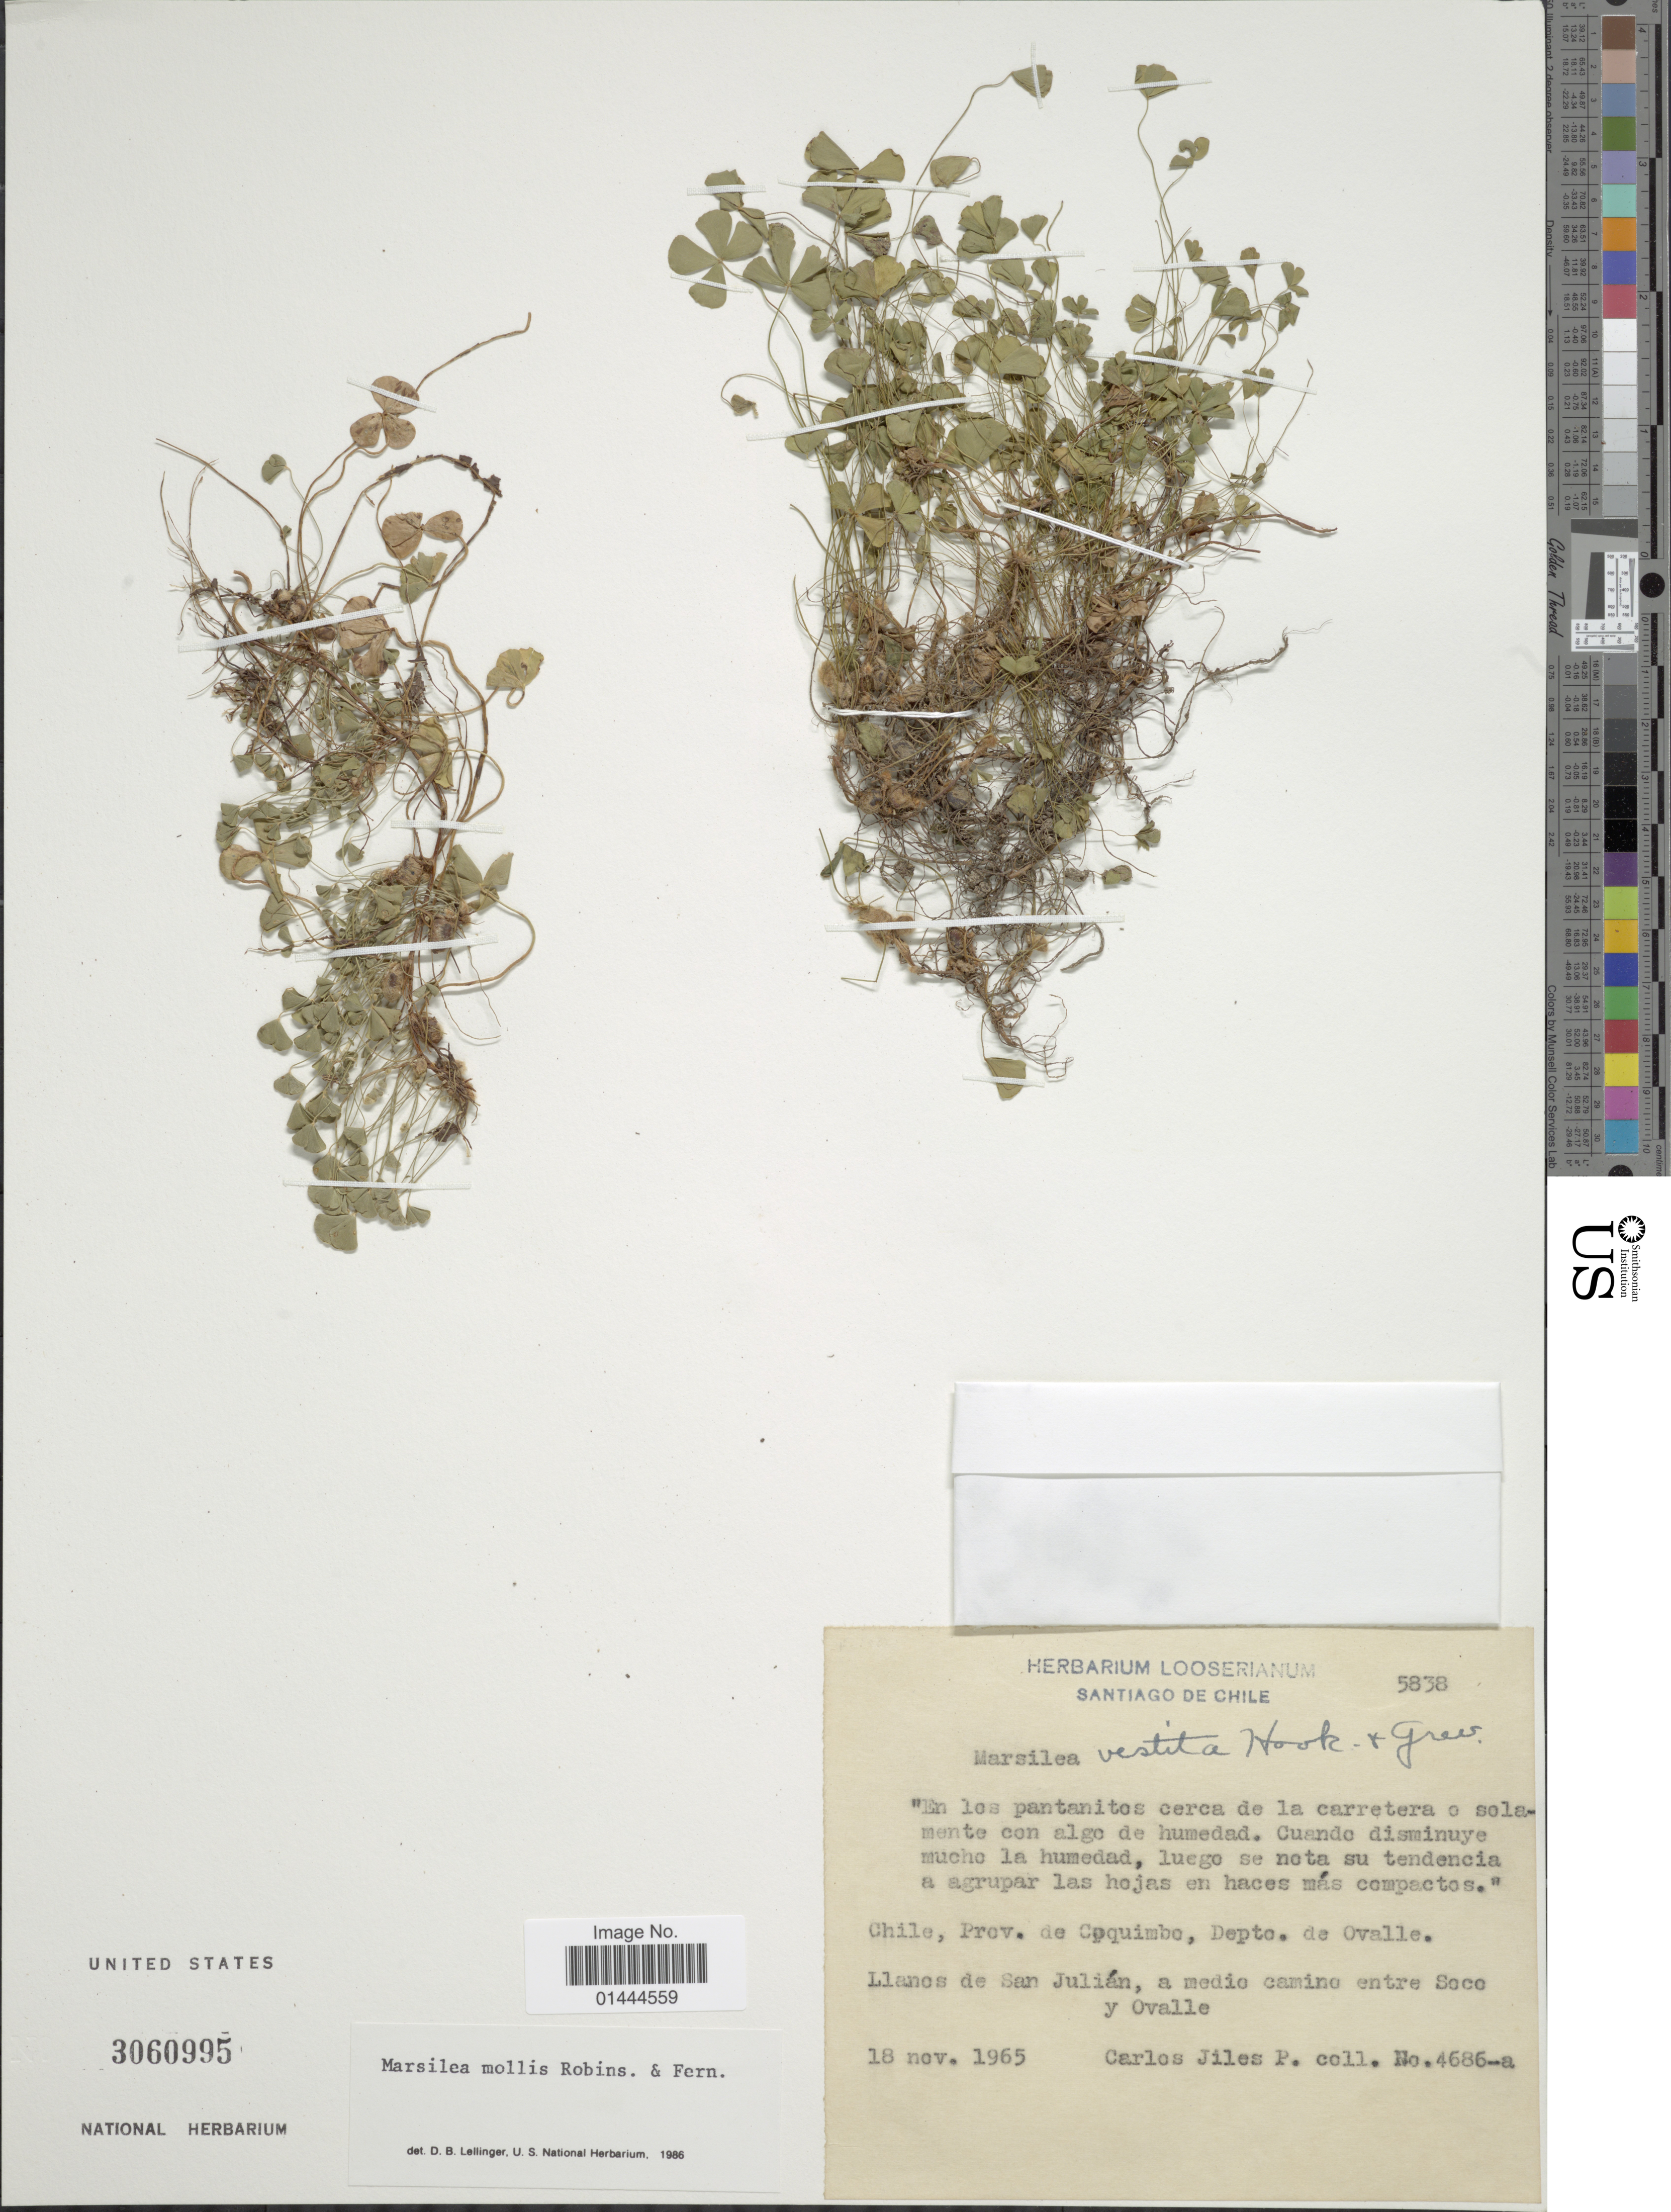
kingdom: Plantae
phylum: Tracheophyta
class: Polypodiopsida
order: Salviniales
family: Marsileaceae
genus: Marsilea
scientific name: Marsilea mollis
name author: B.L. Rob. & Fernald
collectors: C. Jiles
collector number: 4686-a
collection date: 1965-11-18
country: Chile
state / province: Coquimbo (IV)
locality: Depto. de Ovalle, Llanos de San Julian, a medio camino entre Soco y Ovalle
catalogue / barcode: US 3060995